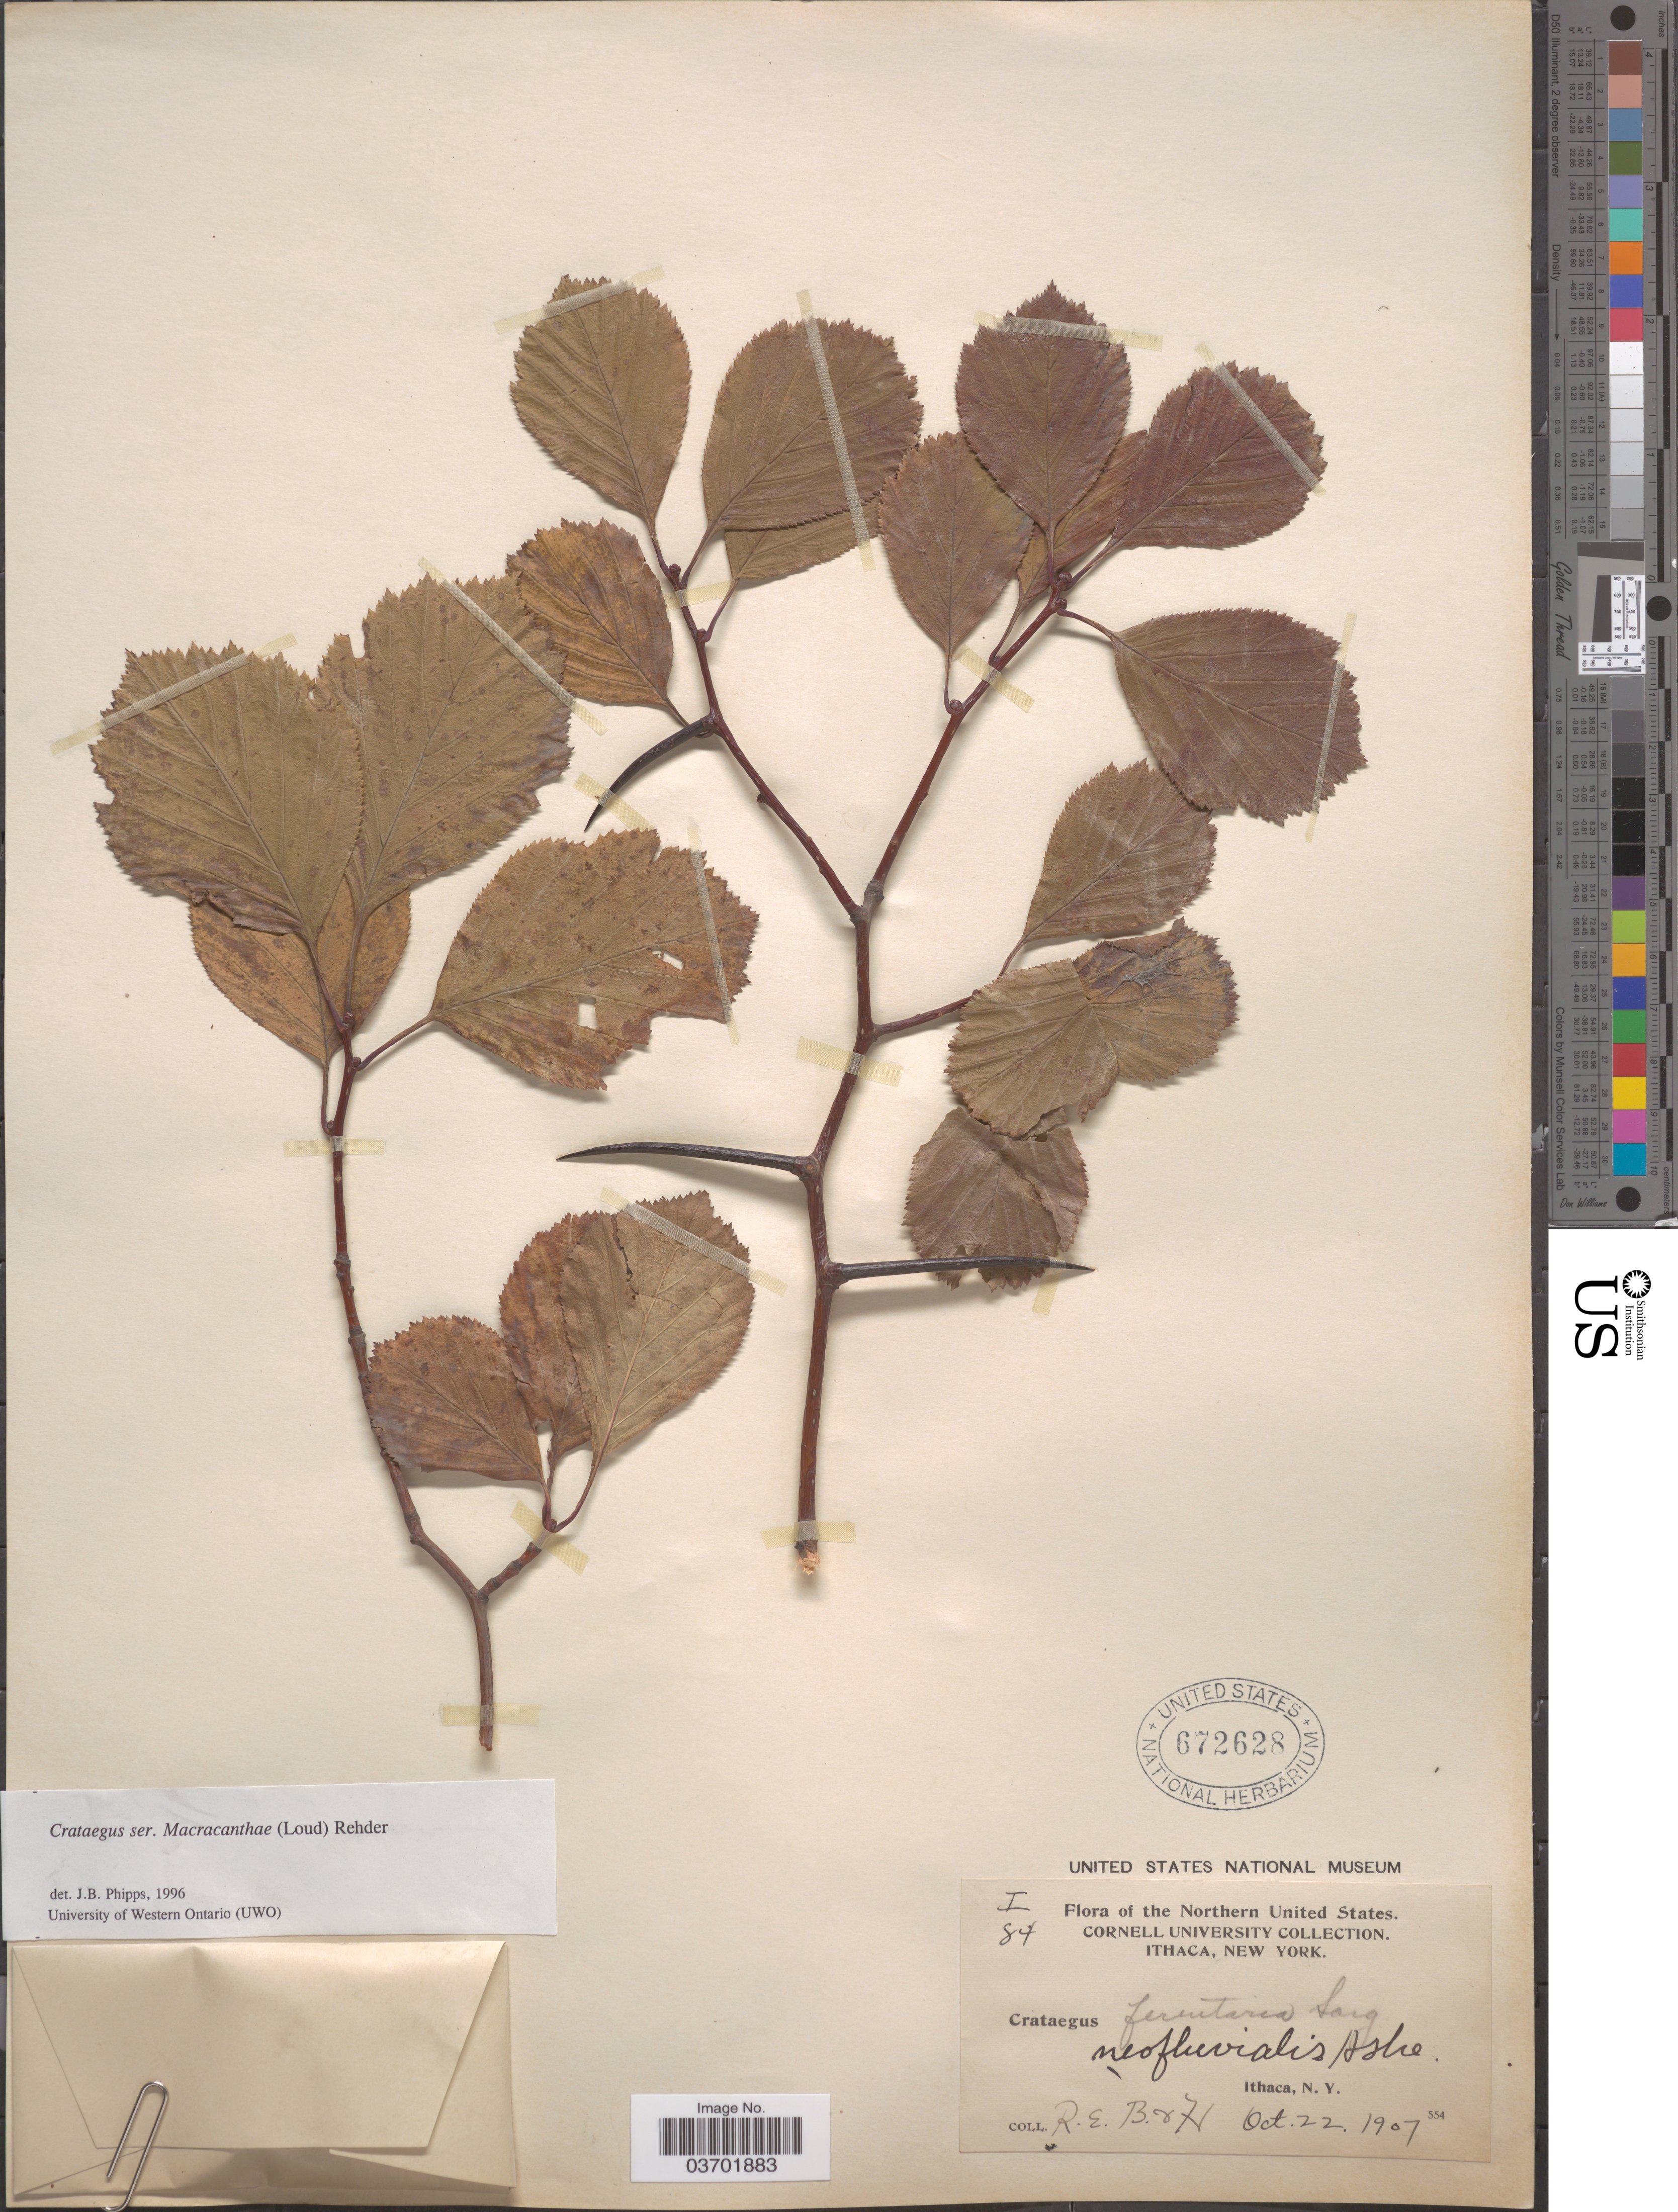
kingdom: Plantae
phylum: Tracheophyta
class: Magnoliopsida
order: Rosales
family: Rosaceae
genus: Crataegus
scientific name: Crataegus succulenta var. neofluvialis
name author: Schrad. ex Link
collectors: R.E.B. & H.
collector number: I84?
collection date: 1907-10-22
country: United States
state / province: New York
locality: Northern United States. Ithaca.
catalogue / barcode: US 672628